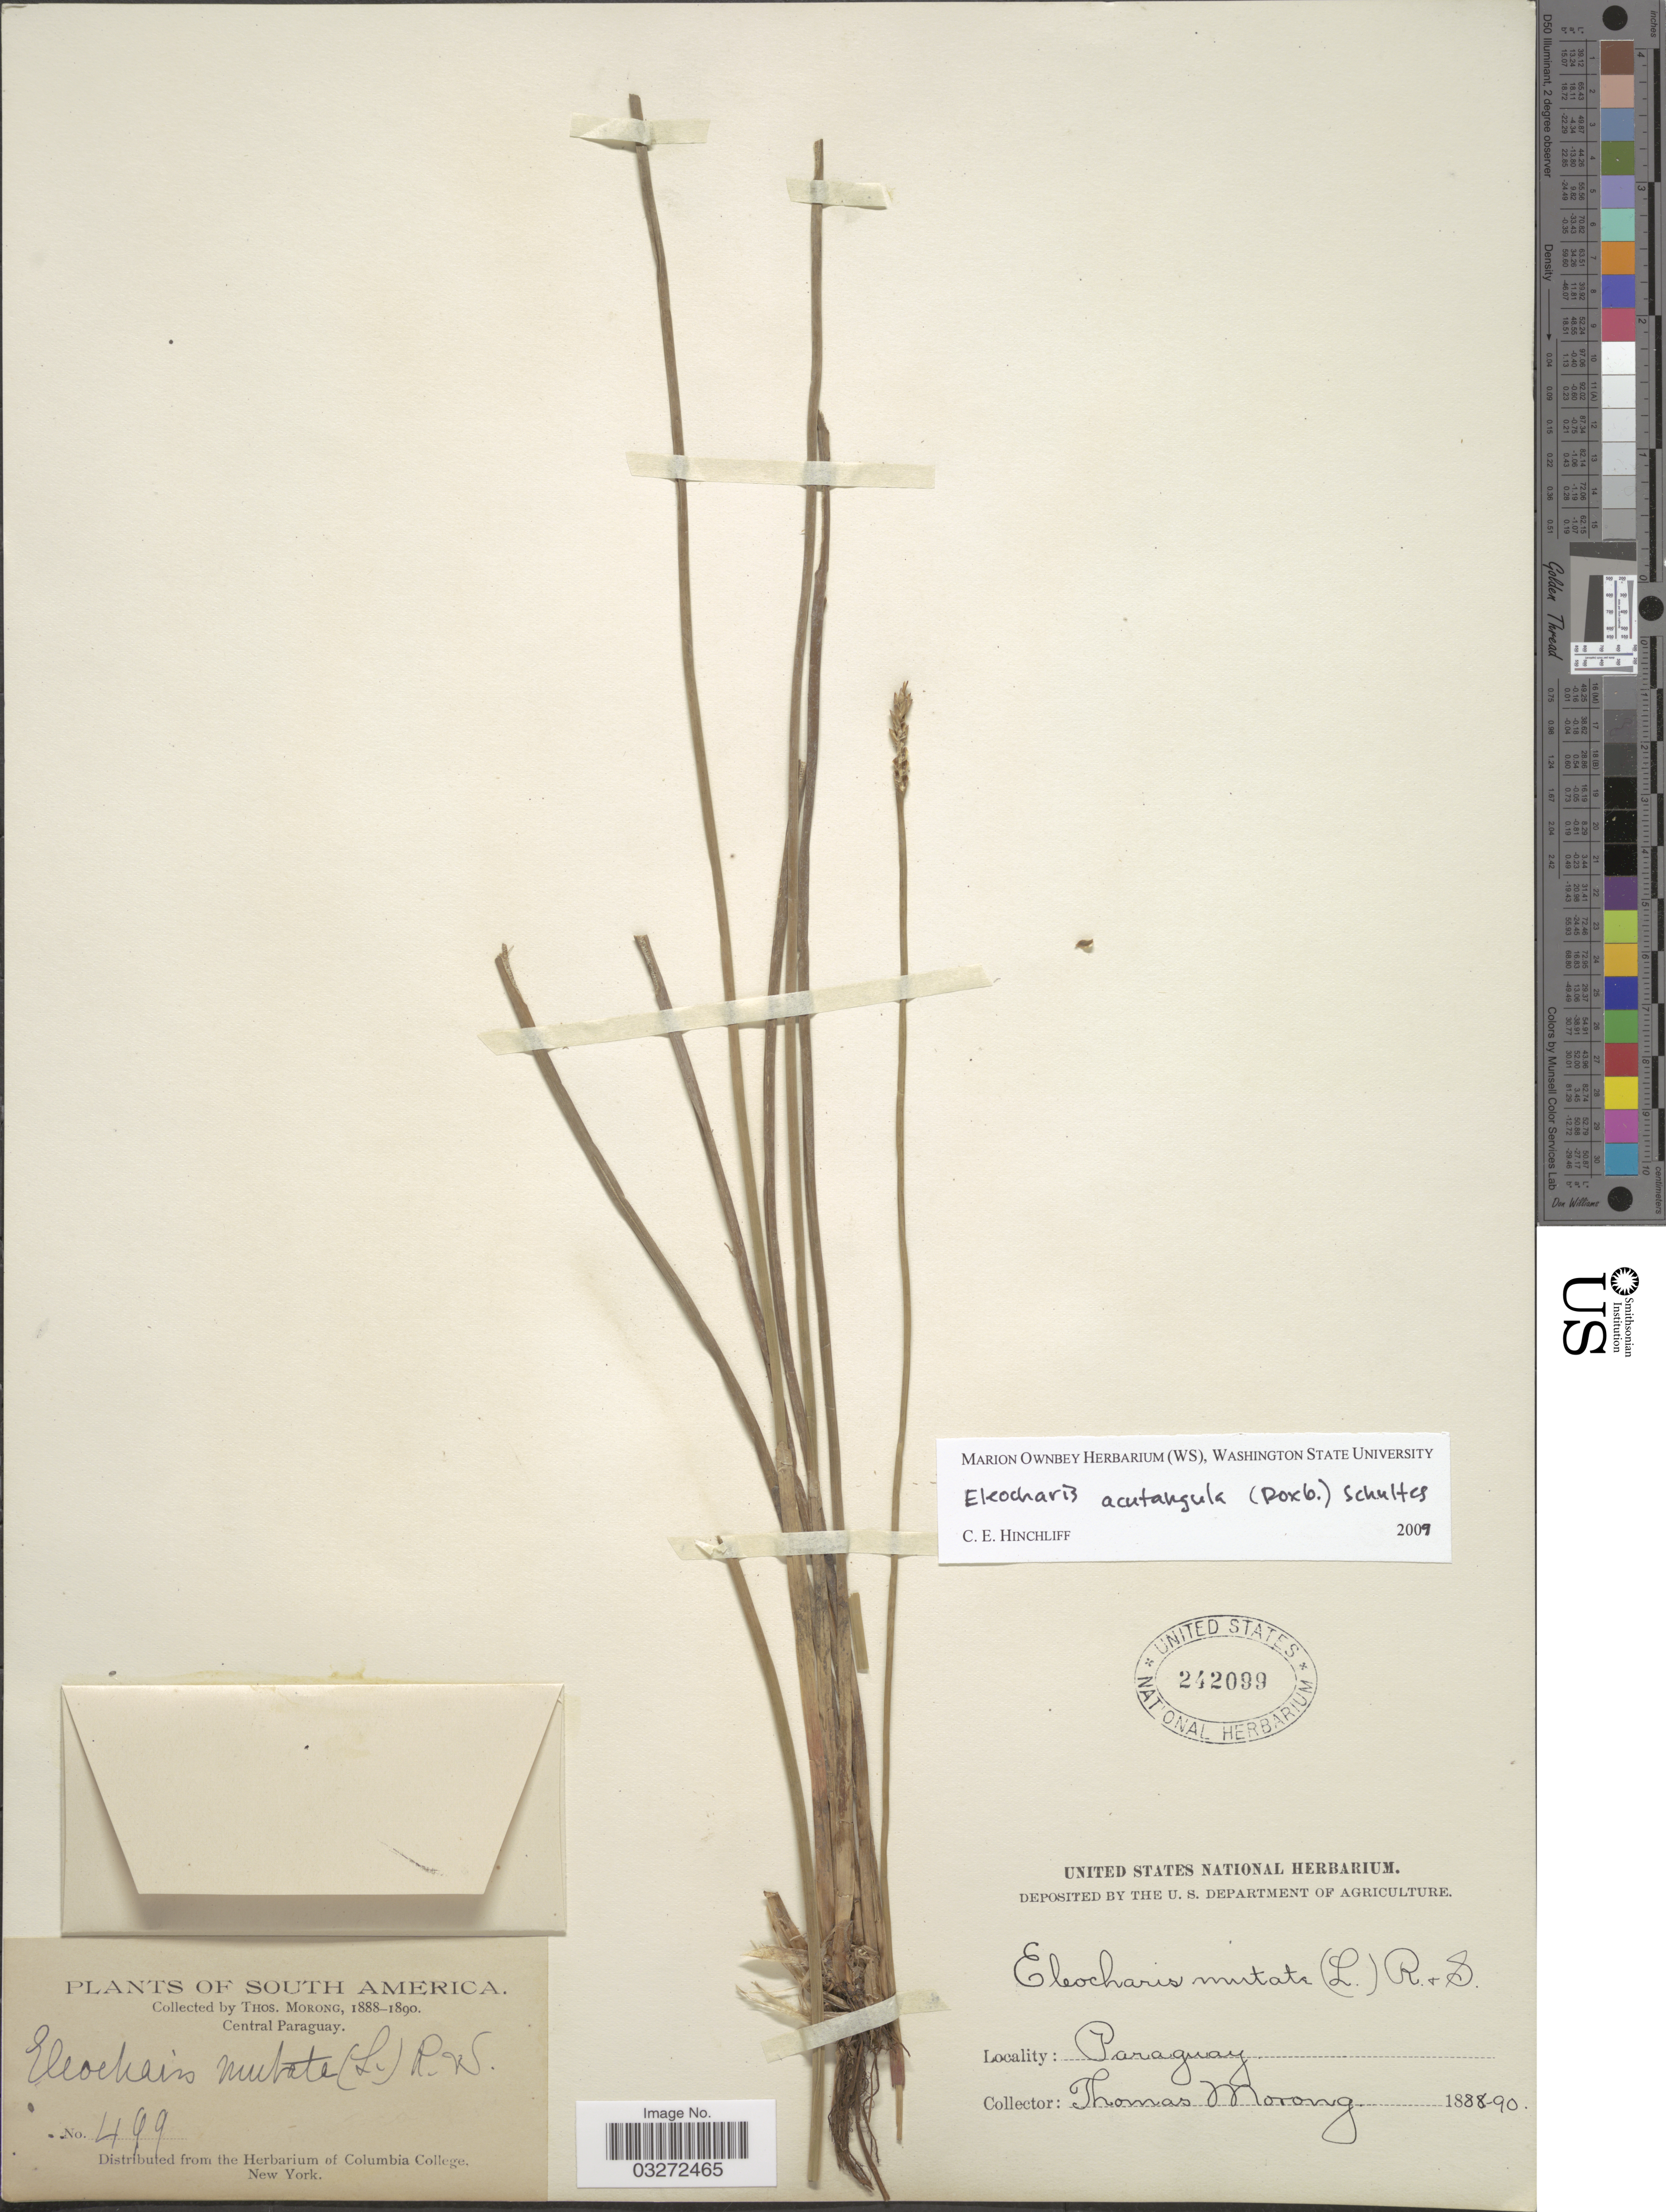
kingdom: Plantae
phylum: Tracheophyta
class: Liliopsida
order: Poales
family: Cyperaceae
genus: Eleocharis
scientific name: Eleocharis acutangula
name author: (Roxb.) Schult.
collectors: ex herb. T. Morong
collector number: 499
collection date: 1888/1890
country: Paraguay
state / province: Central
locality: Central Paraguay.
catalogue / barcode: US 242099